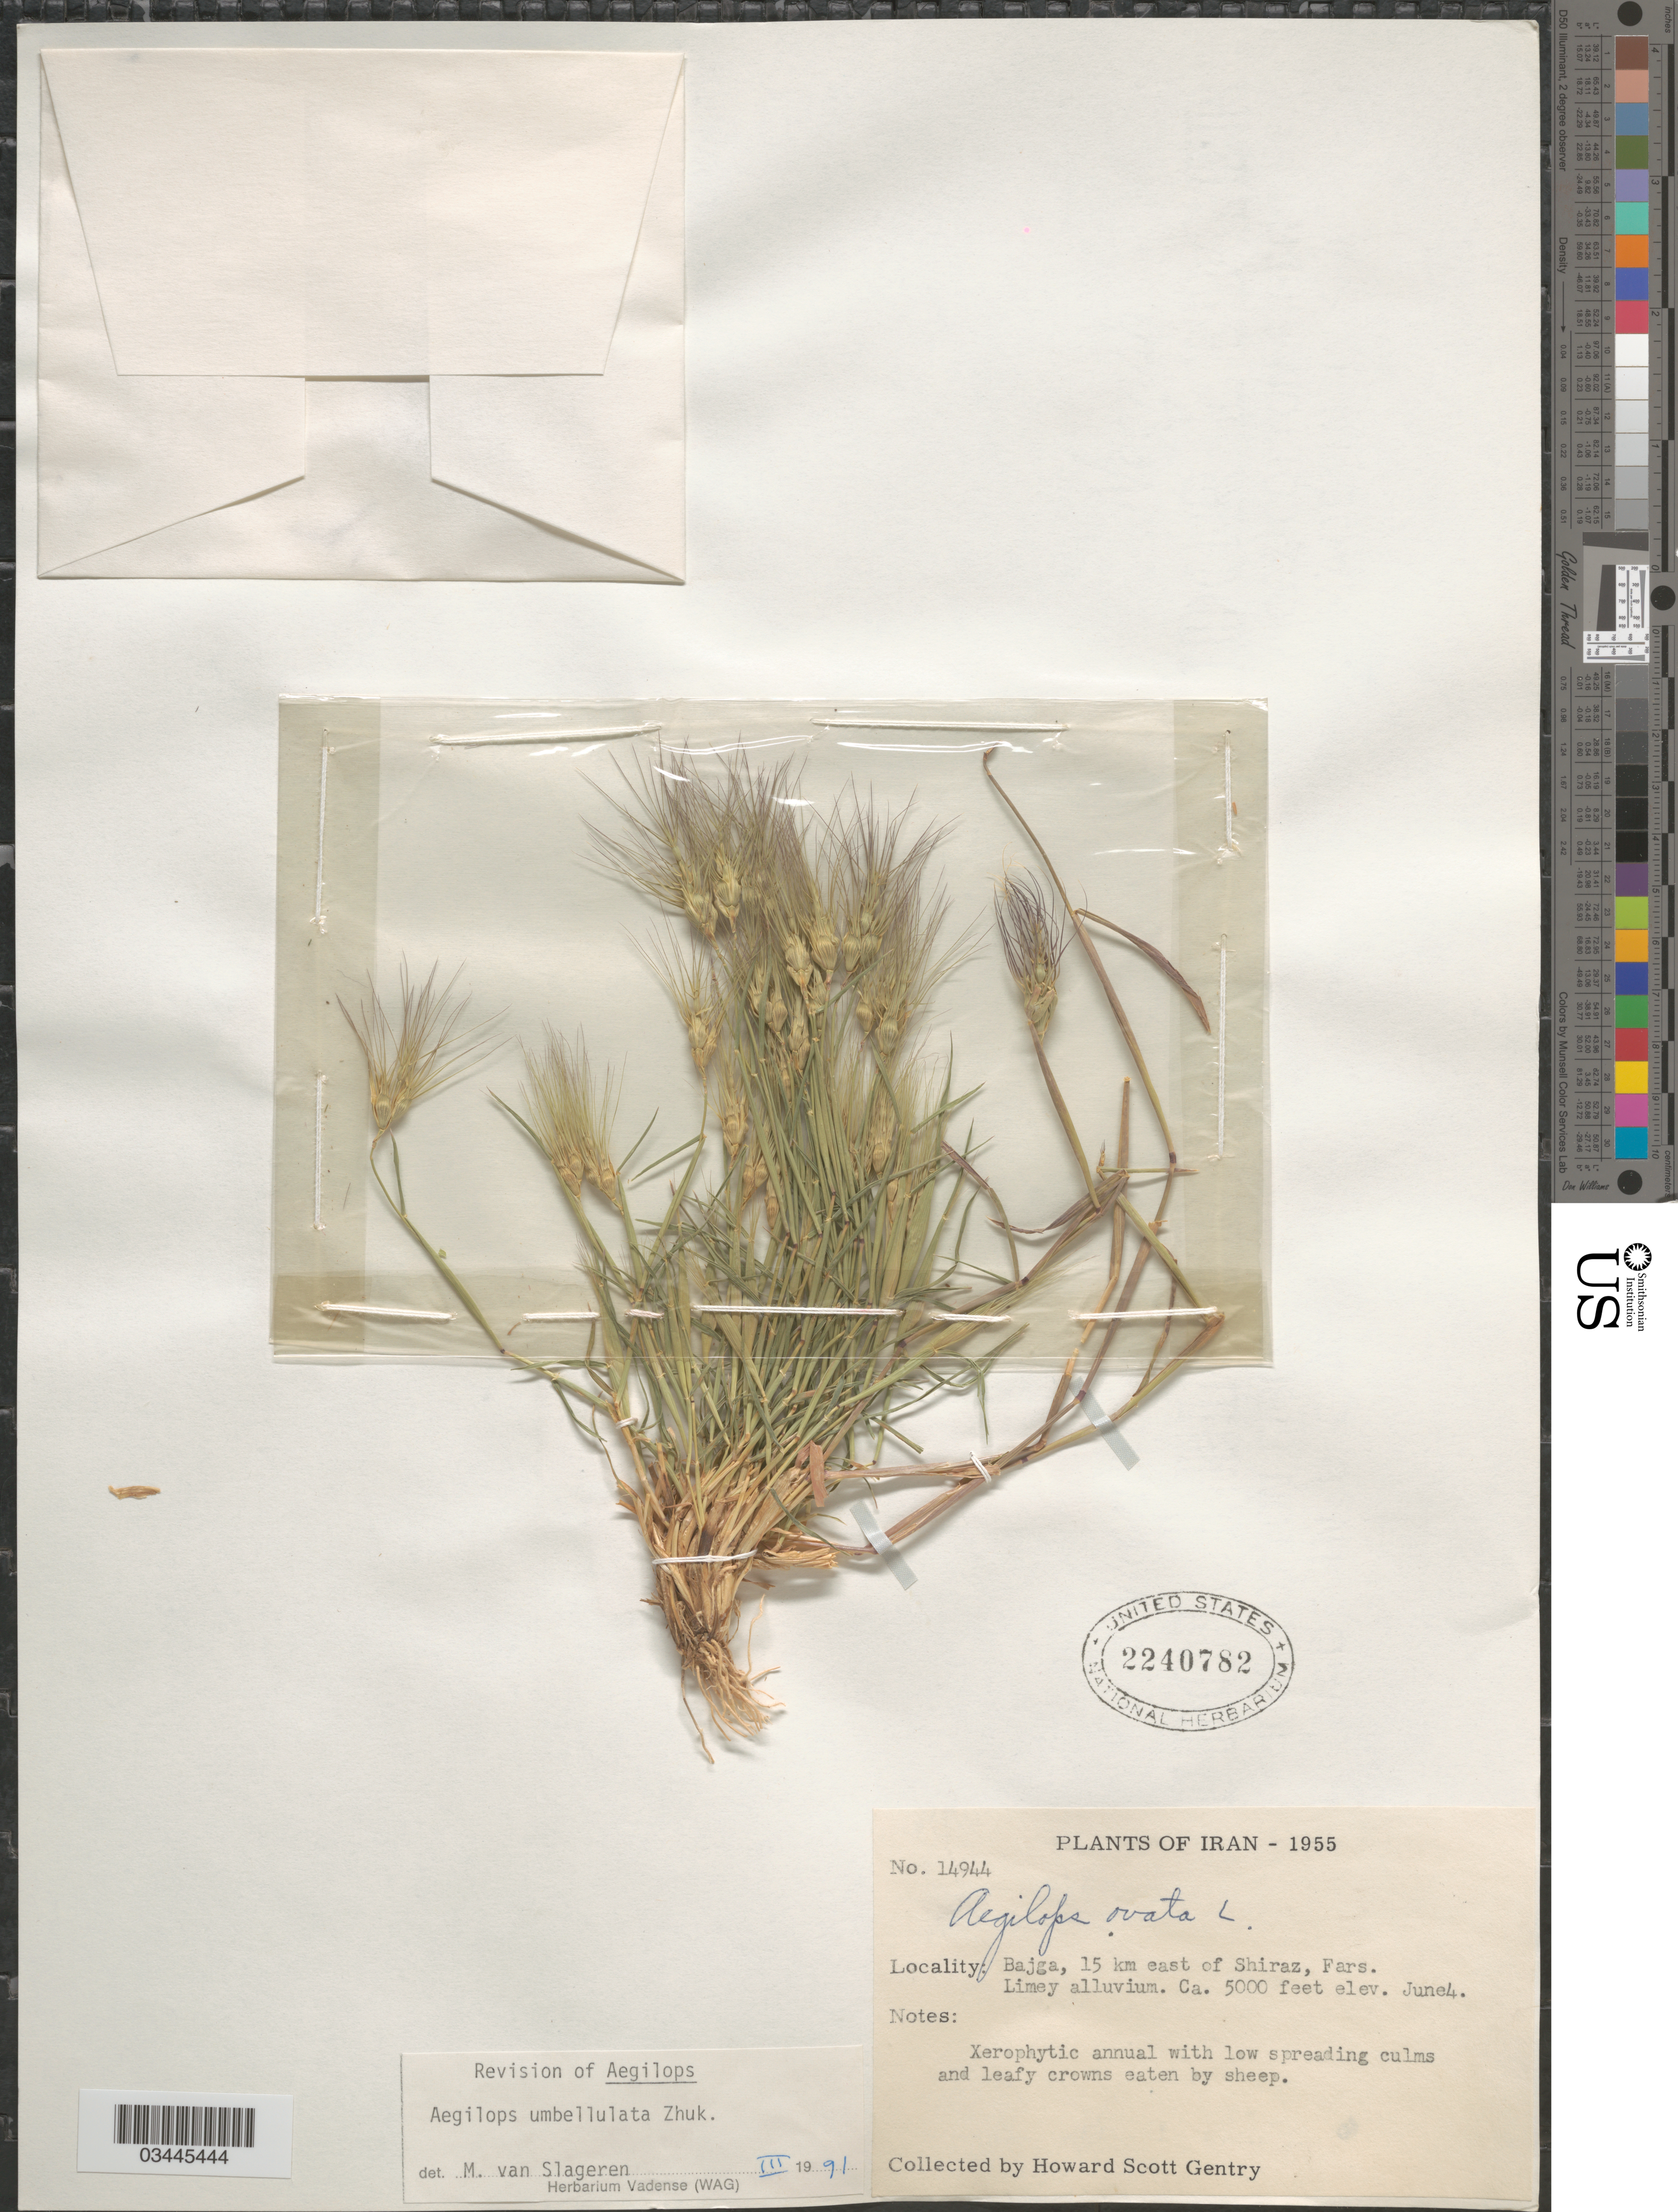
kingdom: Plantae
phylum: Tracheophyta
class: Liliopsida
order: Poales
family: Poaceae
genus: Aegilops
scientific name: Aegilops umbellulata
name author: Zhuk.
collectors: H. S. Gentry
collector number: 14944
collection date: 1955-06-04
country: Iran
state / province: Fars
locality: Bajga, 15 km east of Shiraz. Limey alluvium.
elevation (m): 1524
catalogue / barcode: US 2240782